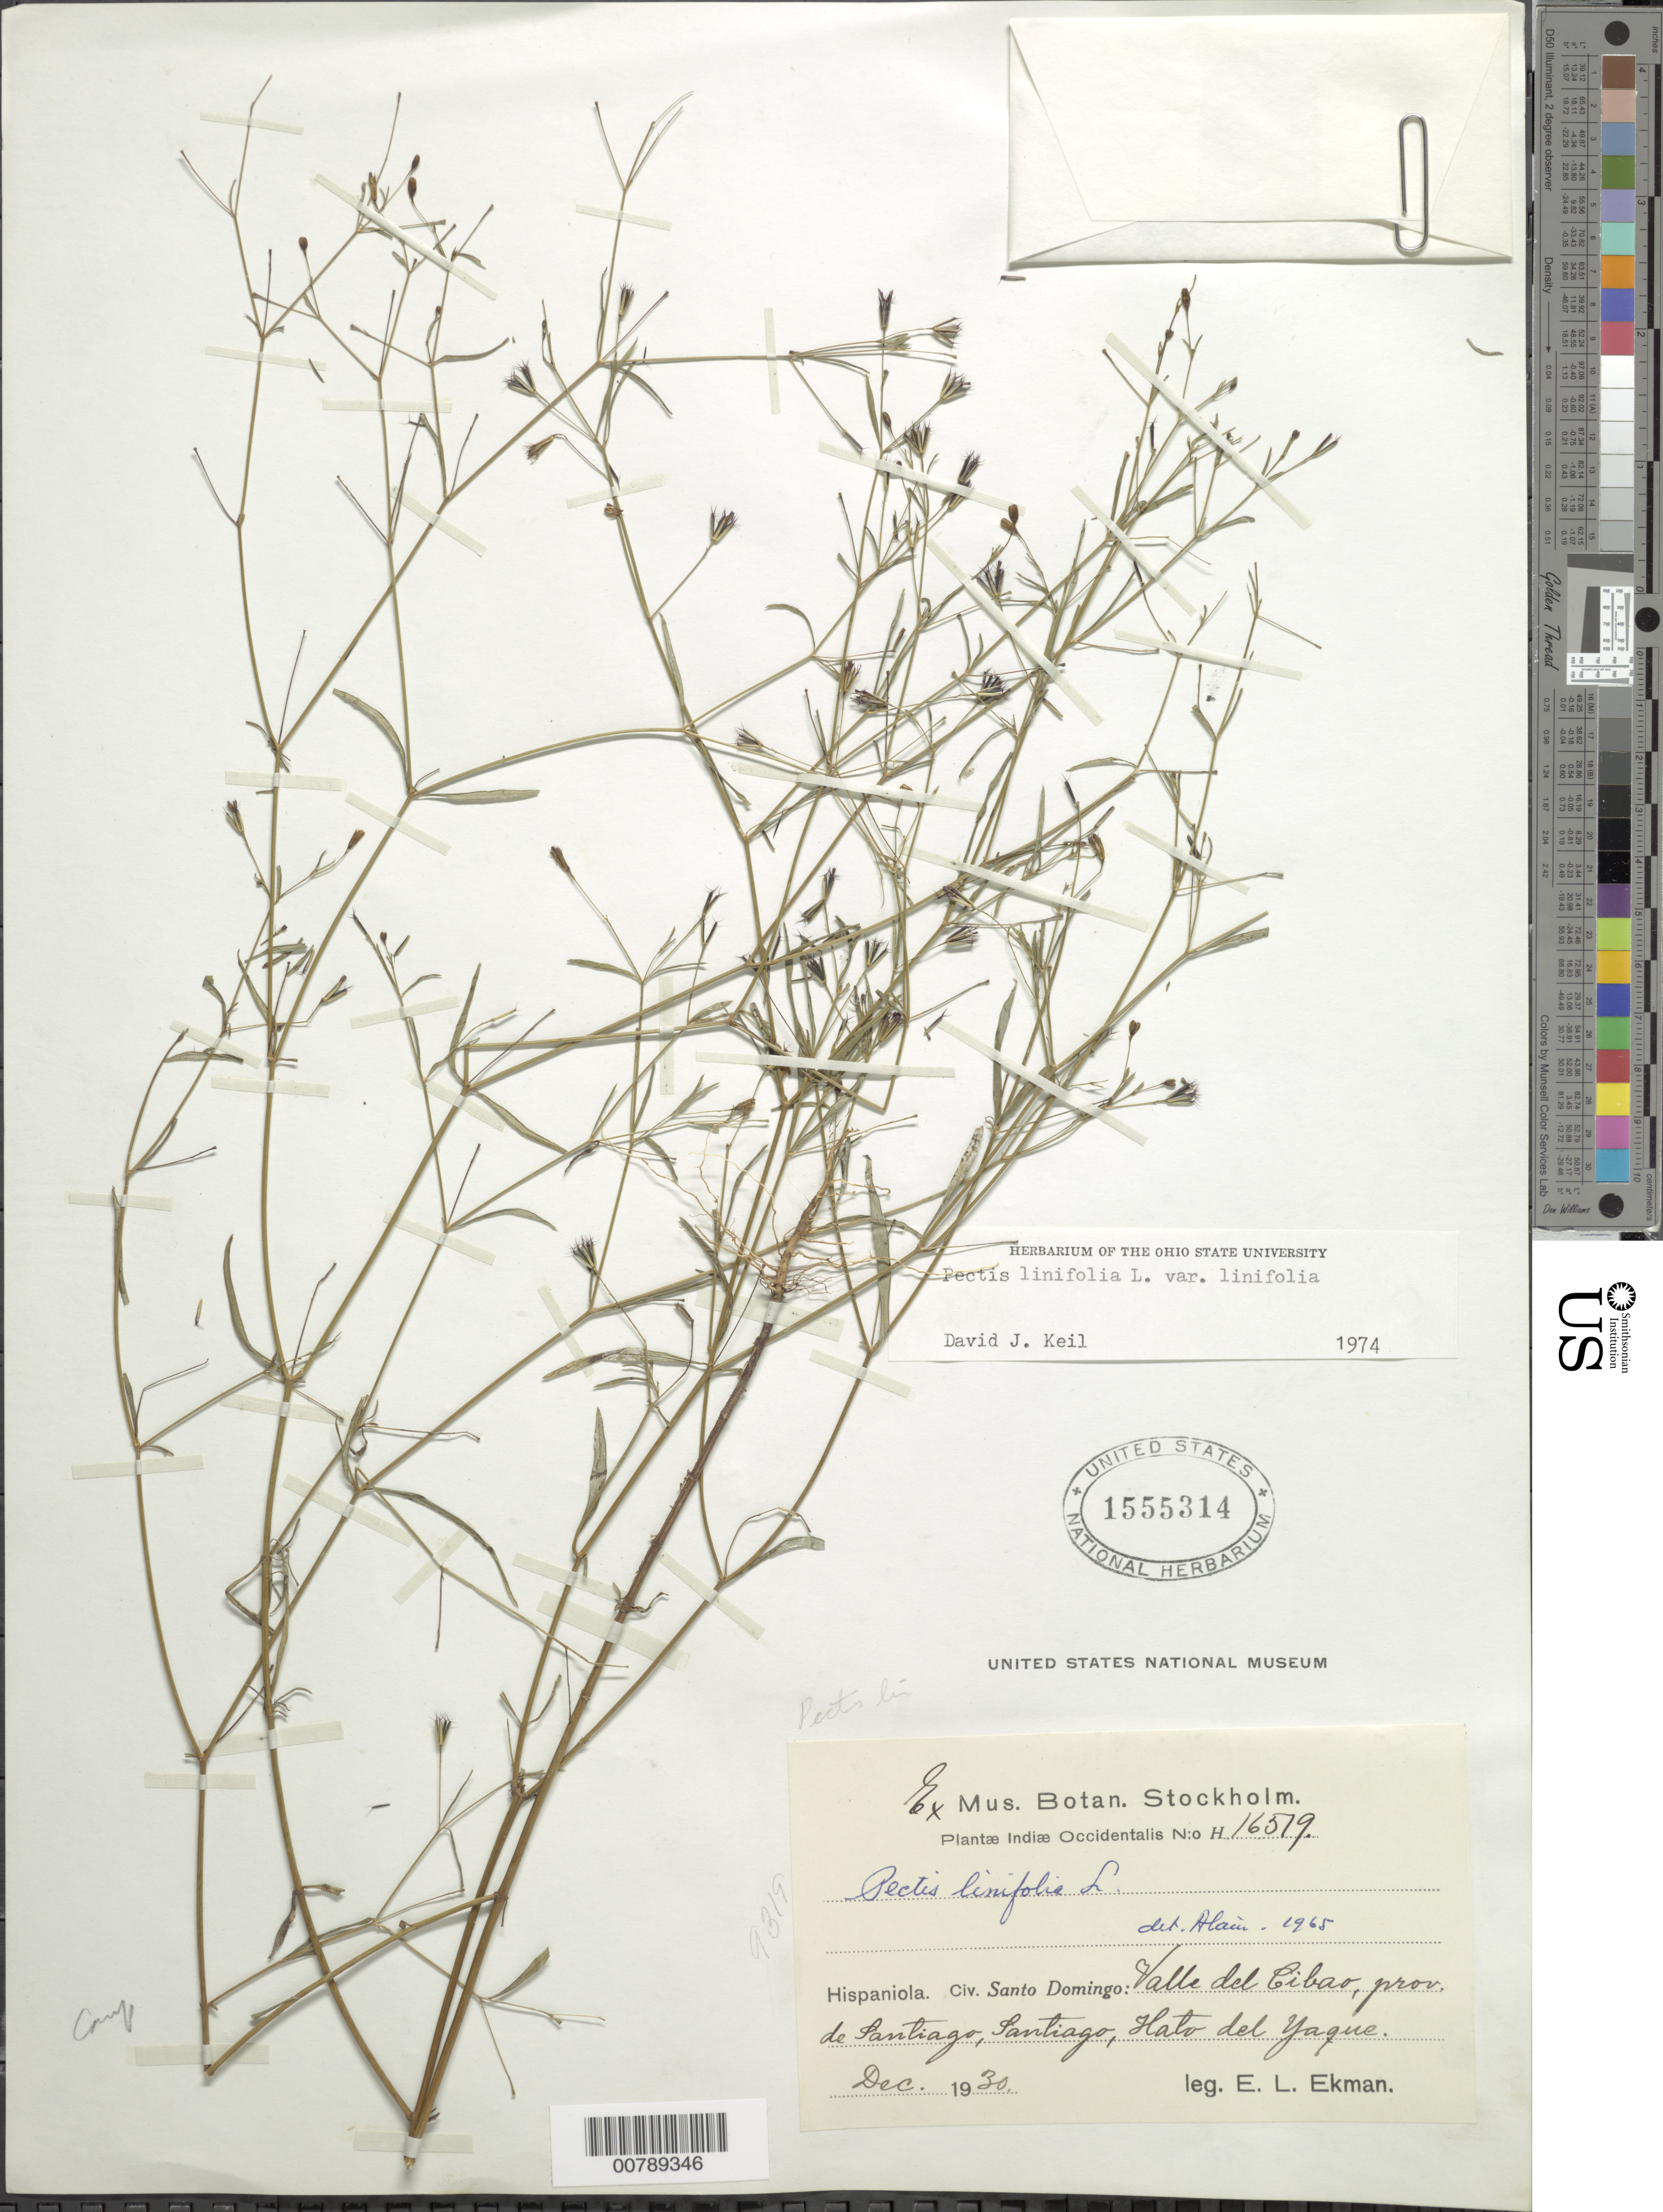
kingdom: Plantae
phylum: Tracheophyta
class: Magnoliopsida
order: Asterales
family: Asteraceae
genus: Pectis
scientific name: Pectis linifolia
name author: L.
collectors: E. L. Ekman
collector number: H 16519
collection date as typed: Dec 1930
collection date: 1930-12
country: Dominican Republic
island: Hispaniola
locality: Santo Domingo: Valle del Cibao, provincia de Santiago, Santiago, Hato del Yaque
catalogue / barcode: US 1555314